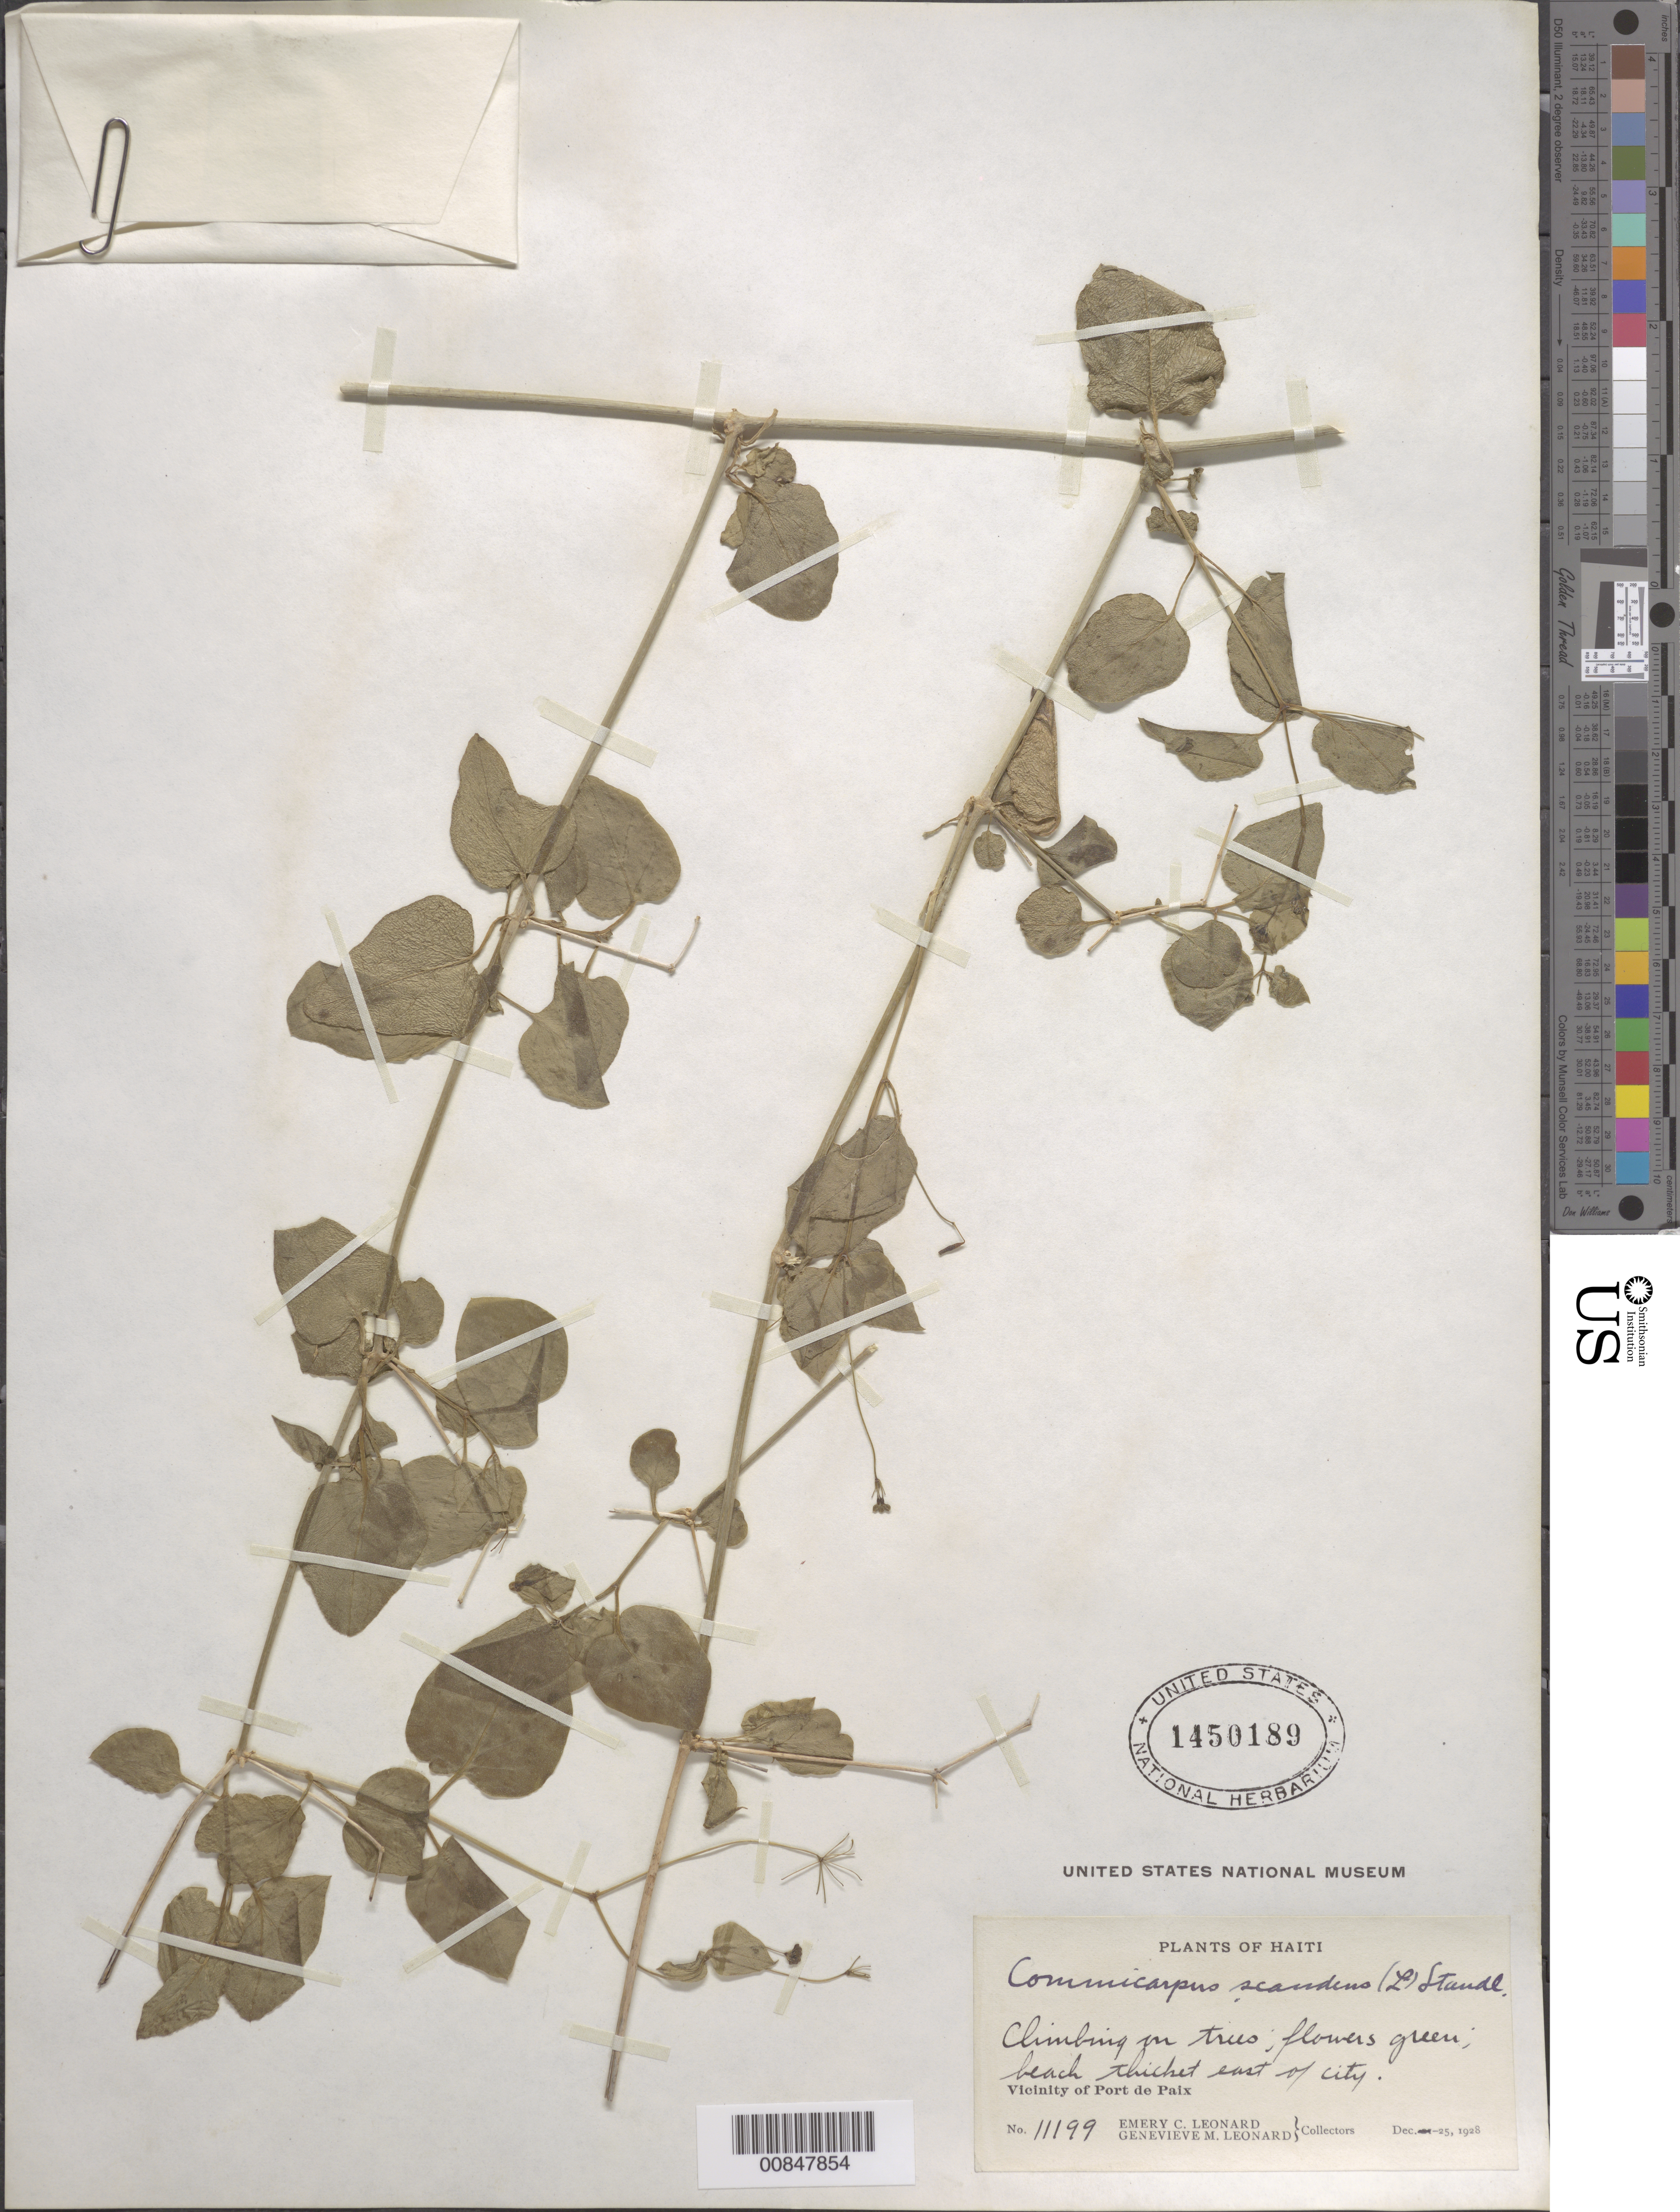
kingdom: Plantae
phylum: Tracheophyta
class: Magnoliopsida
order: Caryophyllales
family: Nyctaginaceae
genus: Boerhavia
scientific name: Boerhavia scandens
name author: L.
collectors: E. C. Leonard & G. M. Leonard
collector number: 11199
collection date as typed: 25 Dec 1928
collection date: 1928-12-25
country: Haiti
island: Hispaniola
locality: Vicinity of Port de Paix. Beach thicket east of city.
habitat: Climbing on trees. Beach thicket.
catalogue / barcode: US 1450189